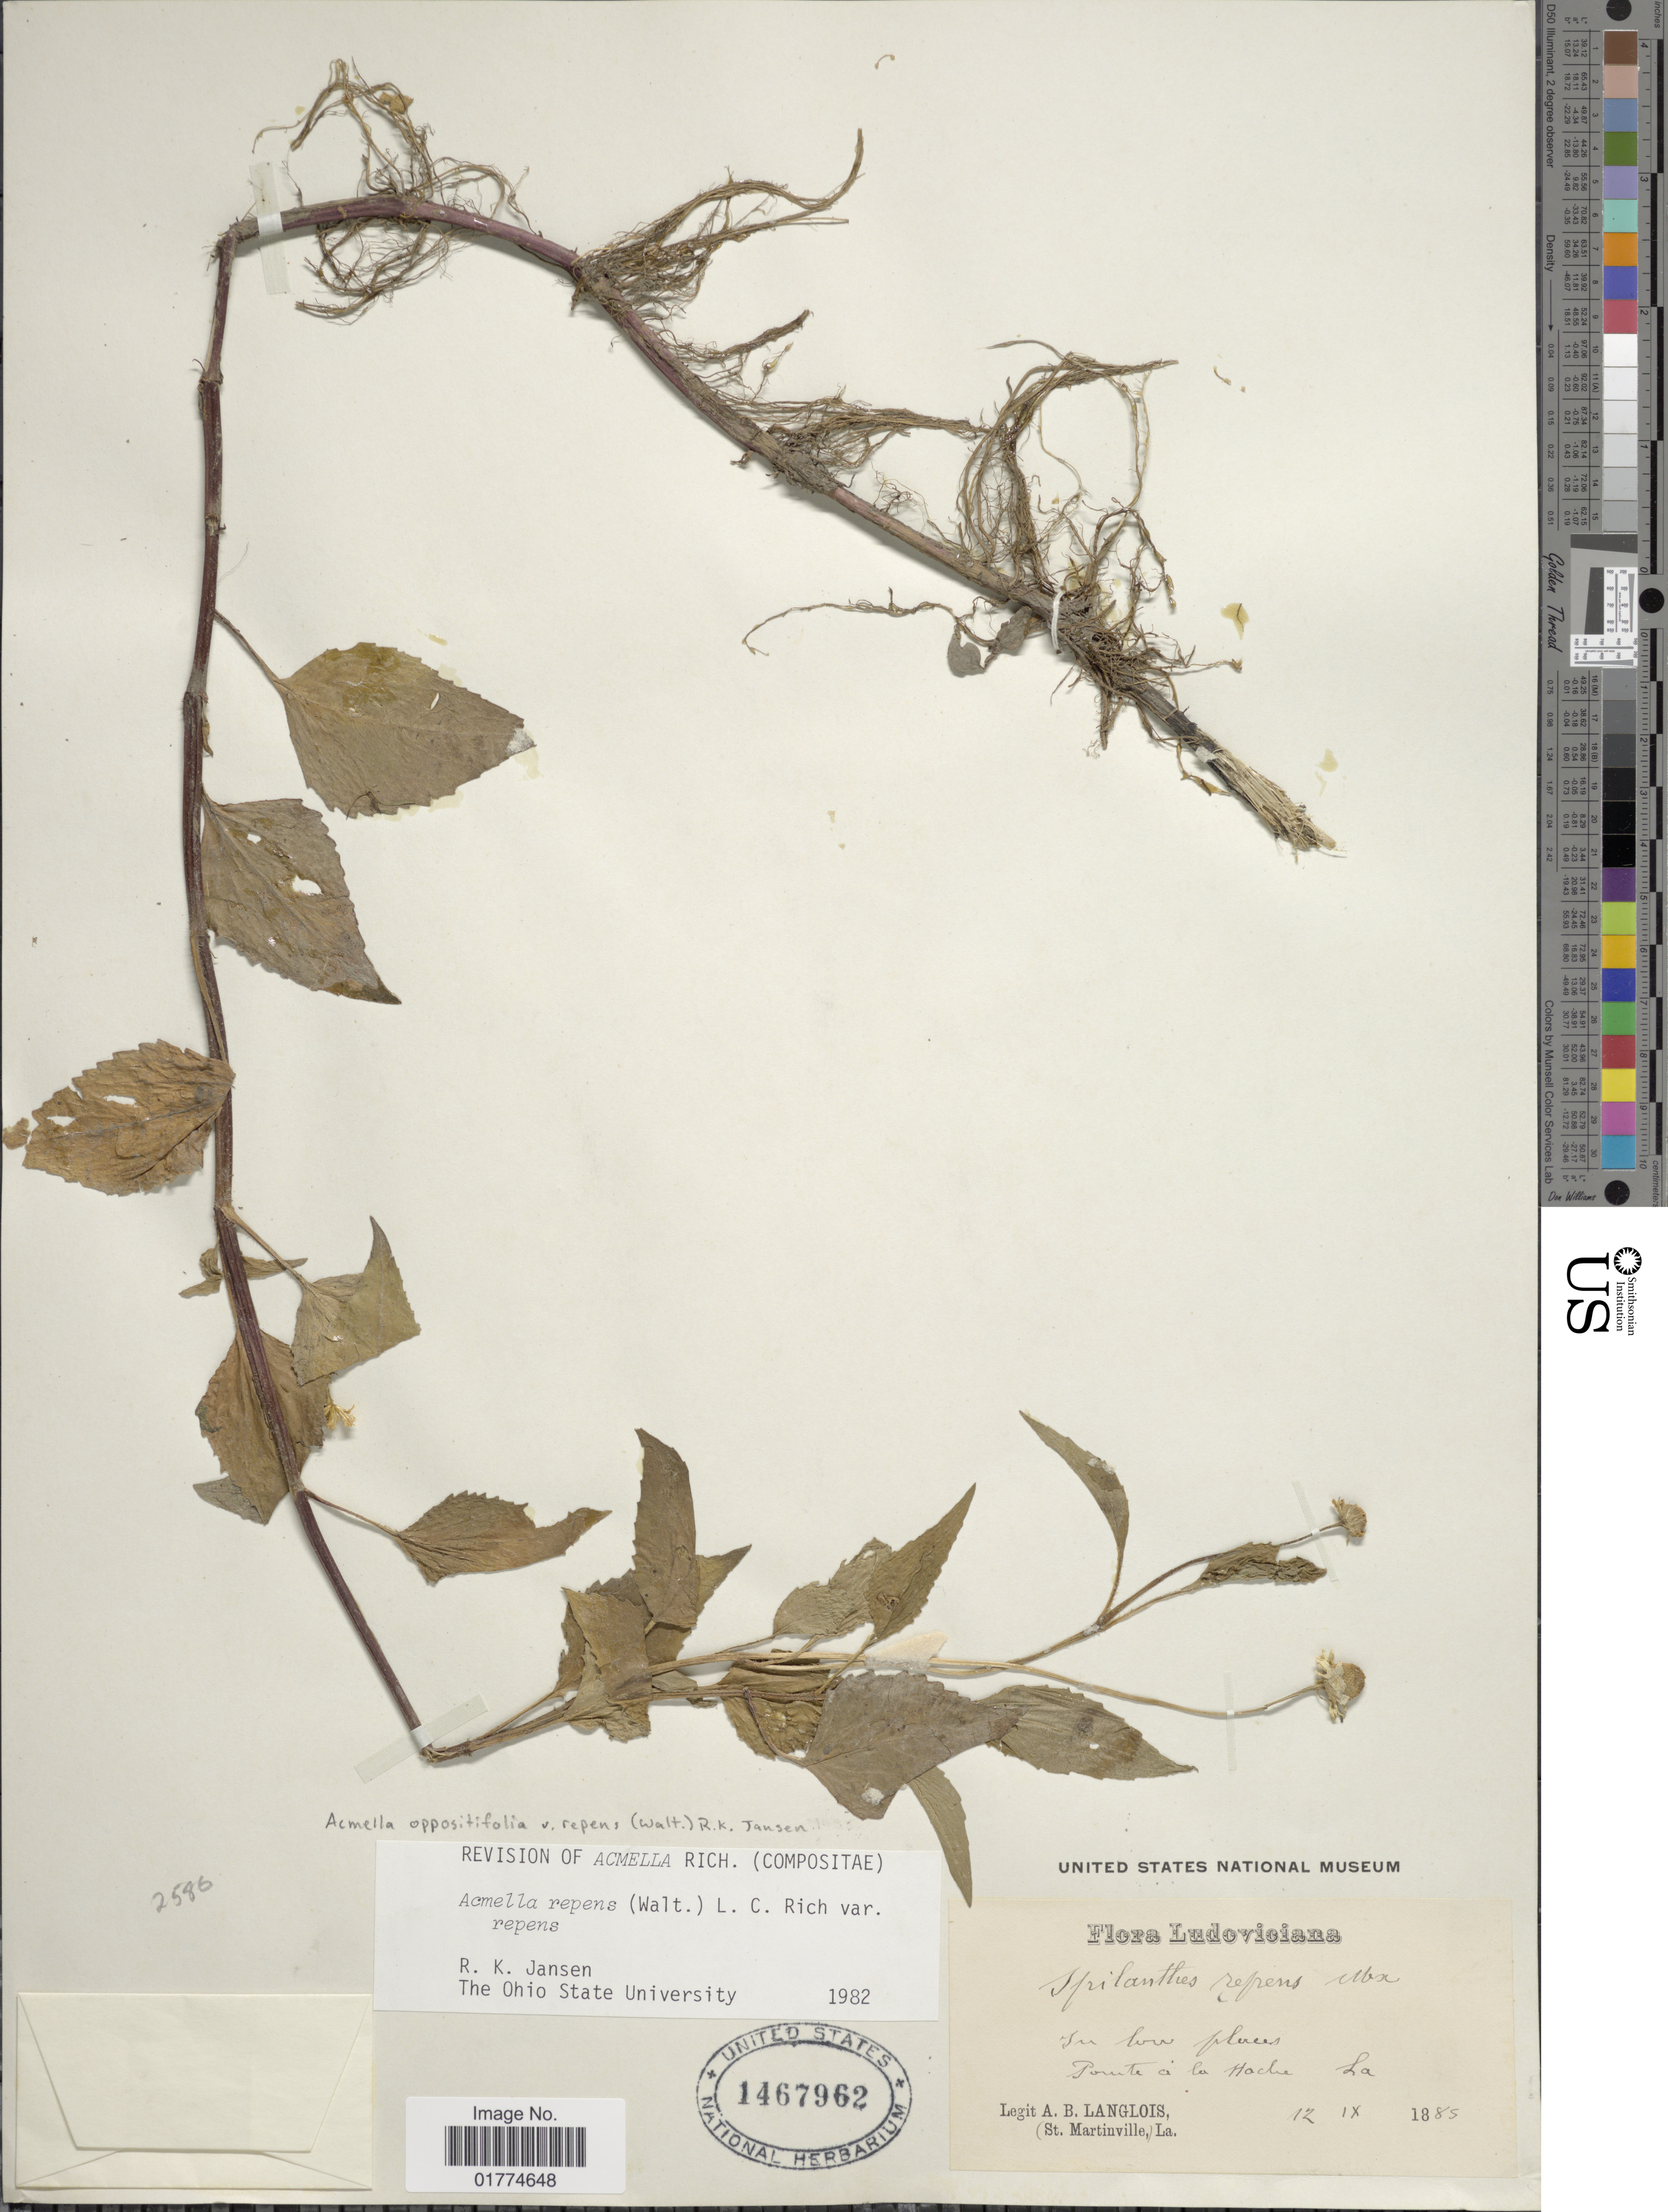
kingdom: Plantae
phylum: Tracheophyta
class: Magnoliopsida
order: Asterales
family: Asteraceae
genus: Acmella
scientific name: Acmella oppositifolia var. repens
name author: (Walter) R.K. Jansen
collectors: A. Langlois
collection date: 1885-09-12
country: United States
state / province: Louisiana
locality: Ludoviciana. Pomte a la Hache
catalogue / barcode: US 1467962